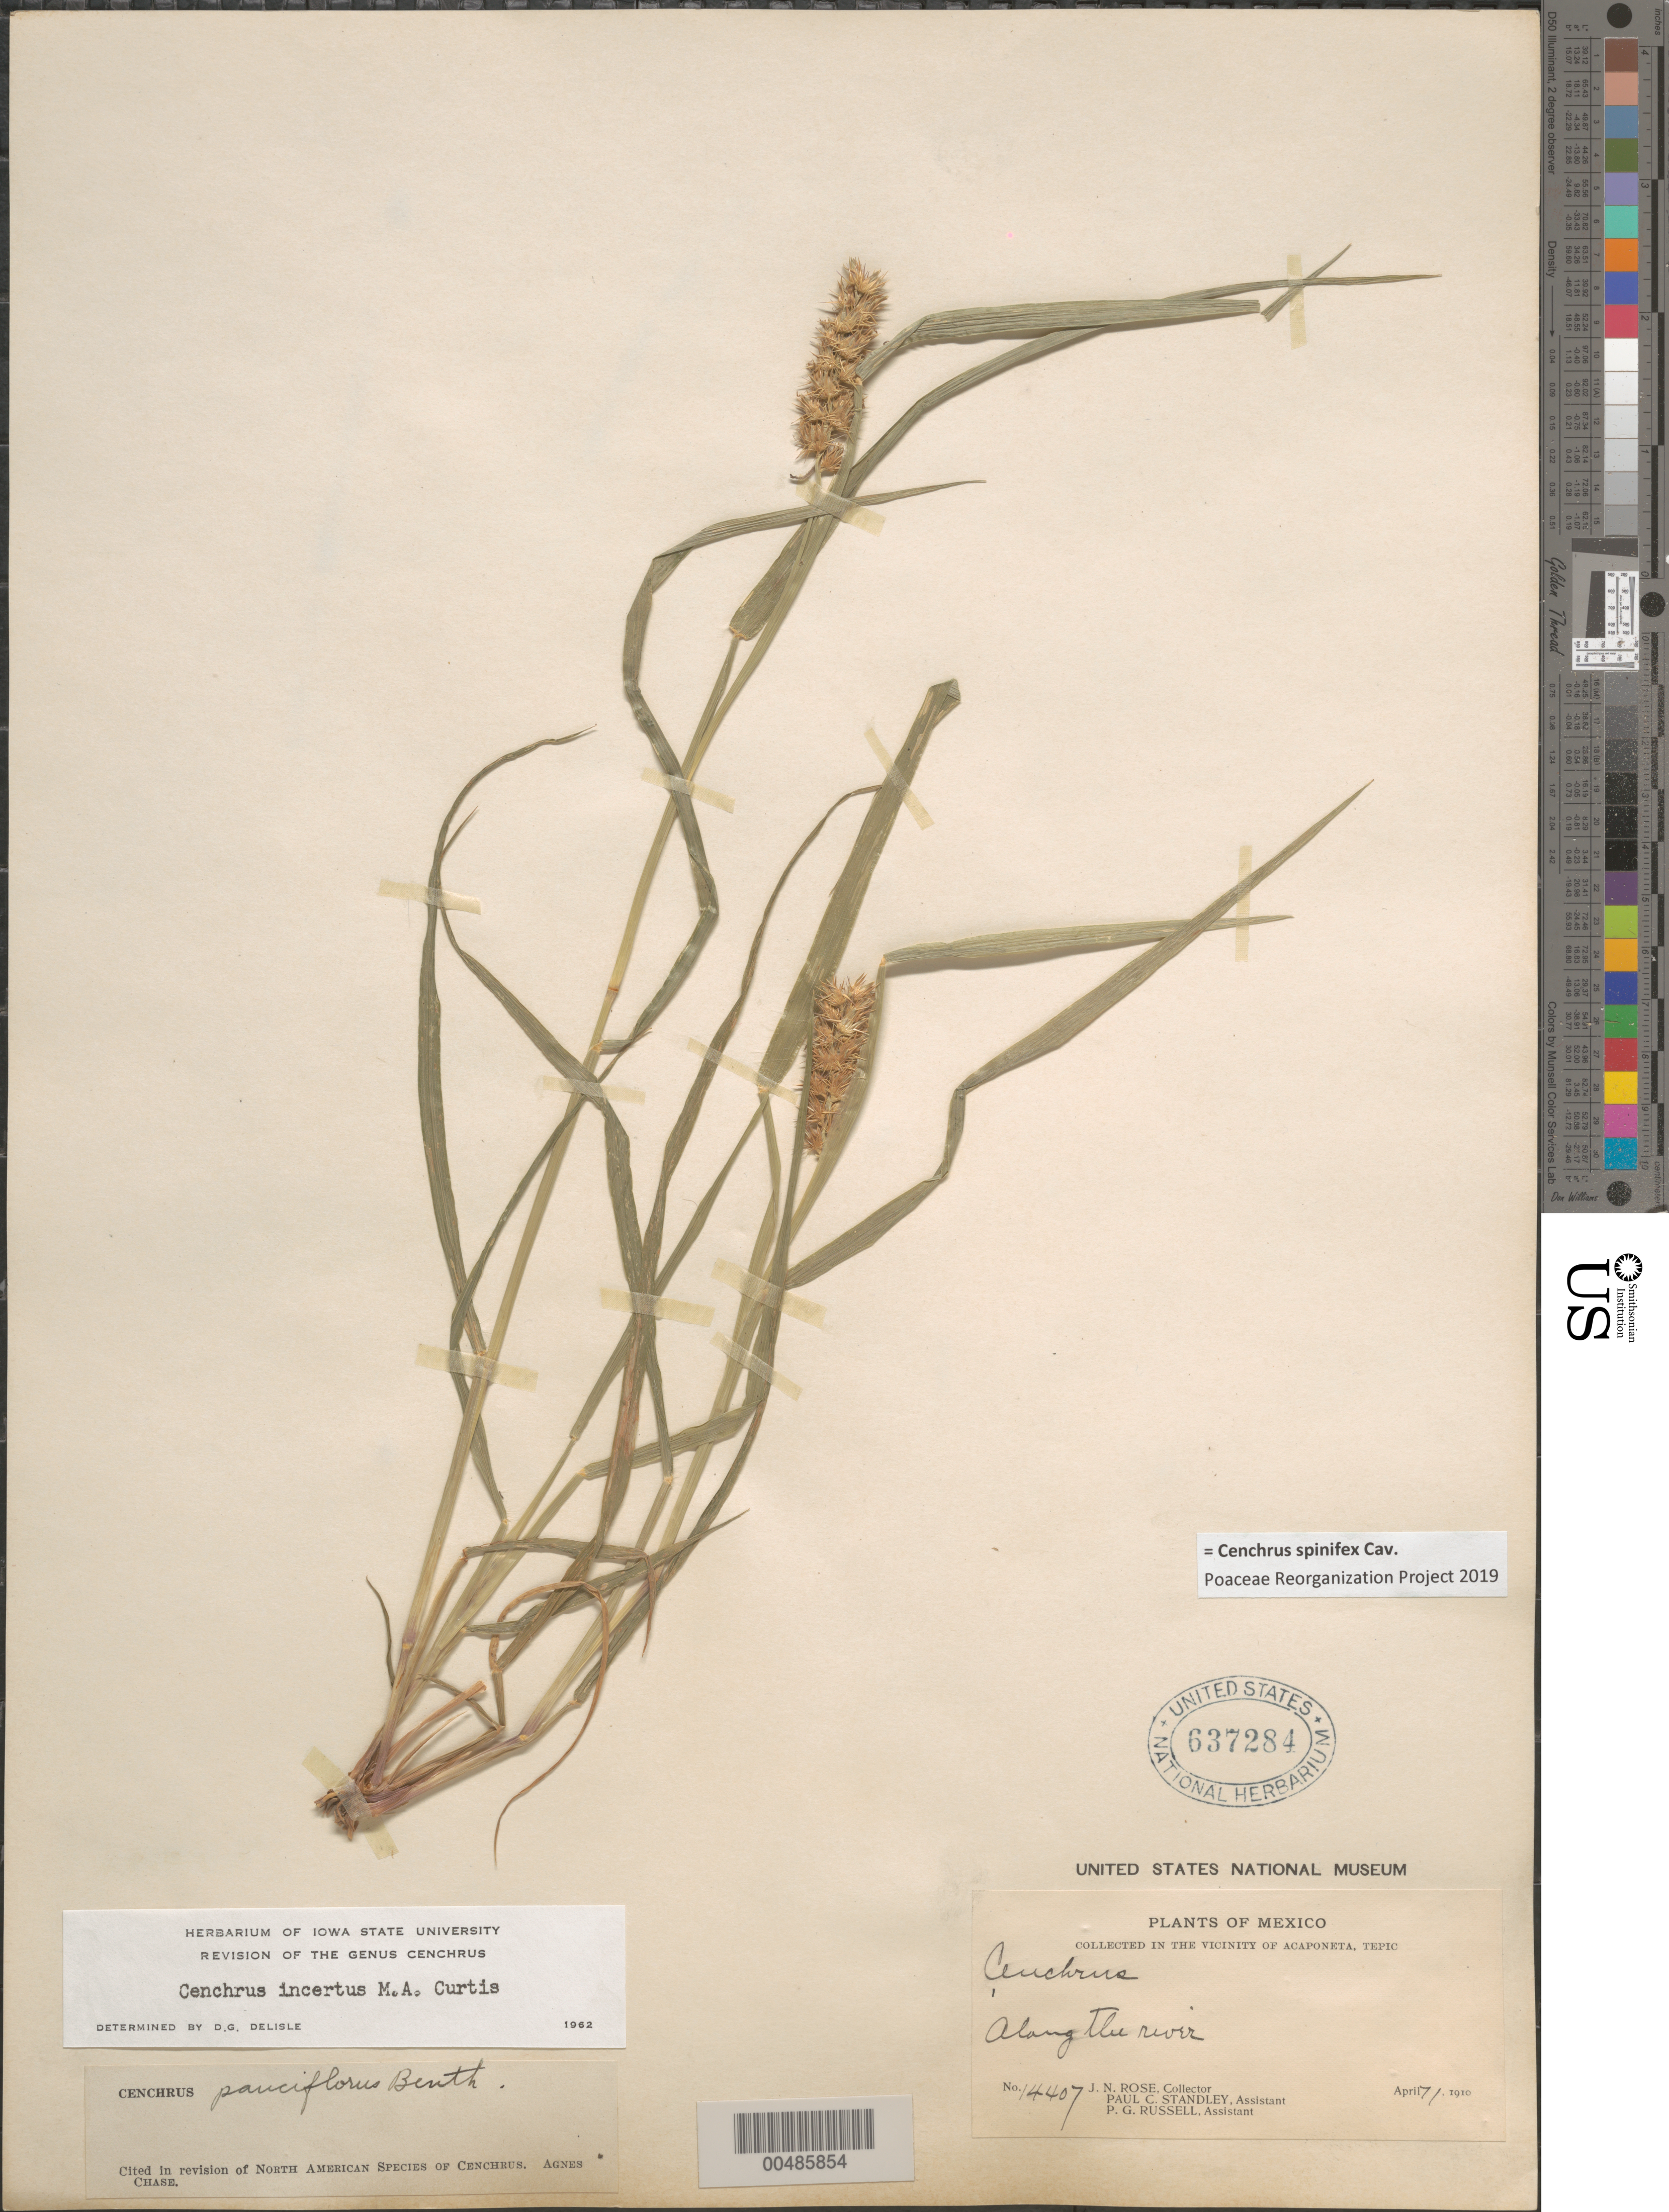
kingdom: Plantae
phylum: Tracheophyta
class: Liliopsida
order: Poales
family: Poaceae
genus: Cenchrus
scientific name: Cenchrus spinifex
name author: Cav.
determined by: Poaceae Reorganization Project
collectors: J. N. Rose, P. C. Standley & P. G. Russell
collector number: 14407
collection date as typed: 11 Apr 1910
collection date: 1910-04-11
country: Mexico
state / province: Nayarit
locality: Vicinity of Acaponeta, Tepic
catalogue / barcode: US 637284